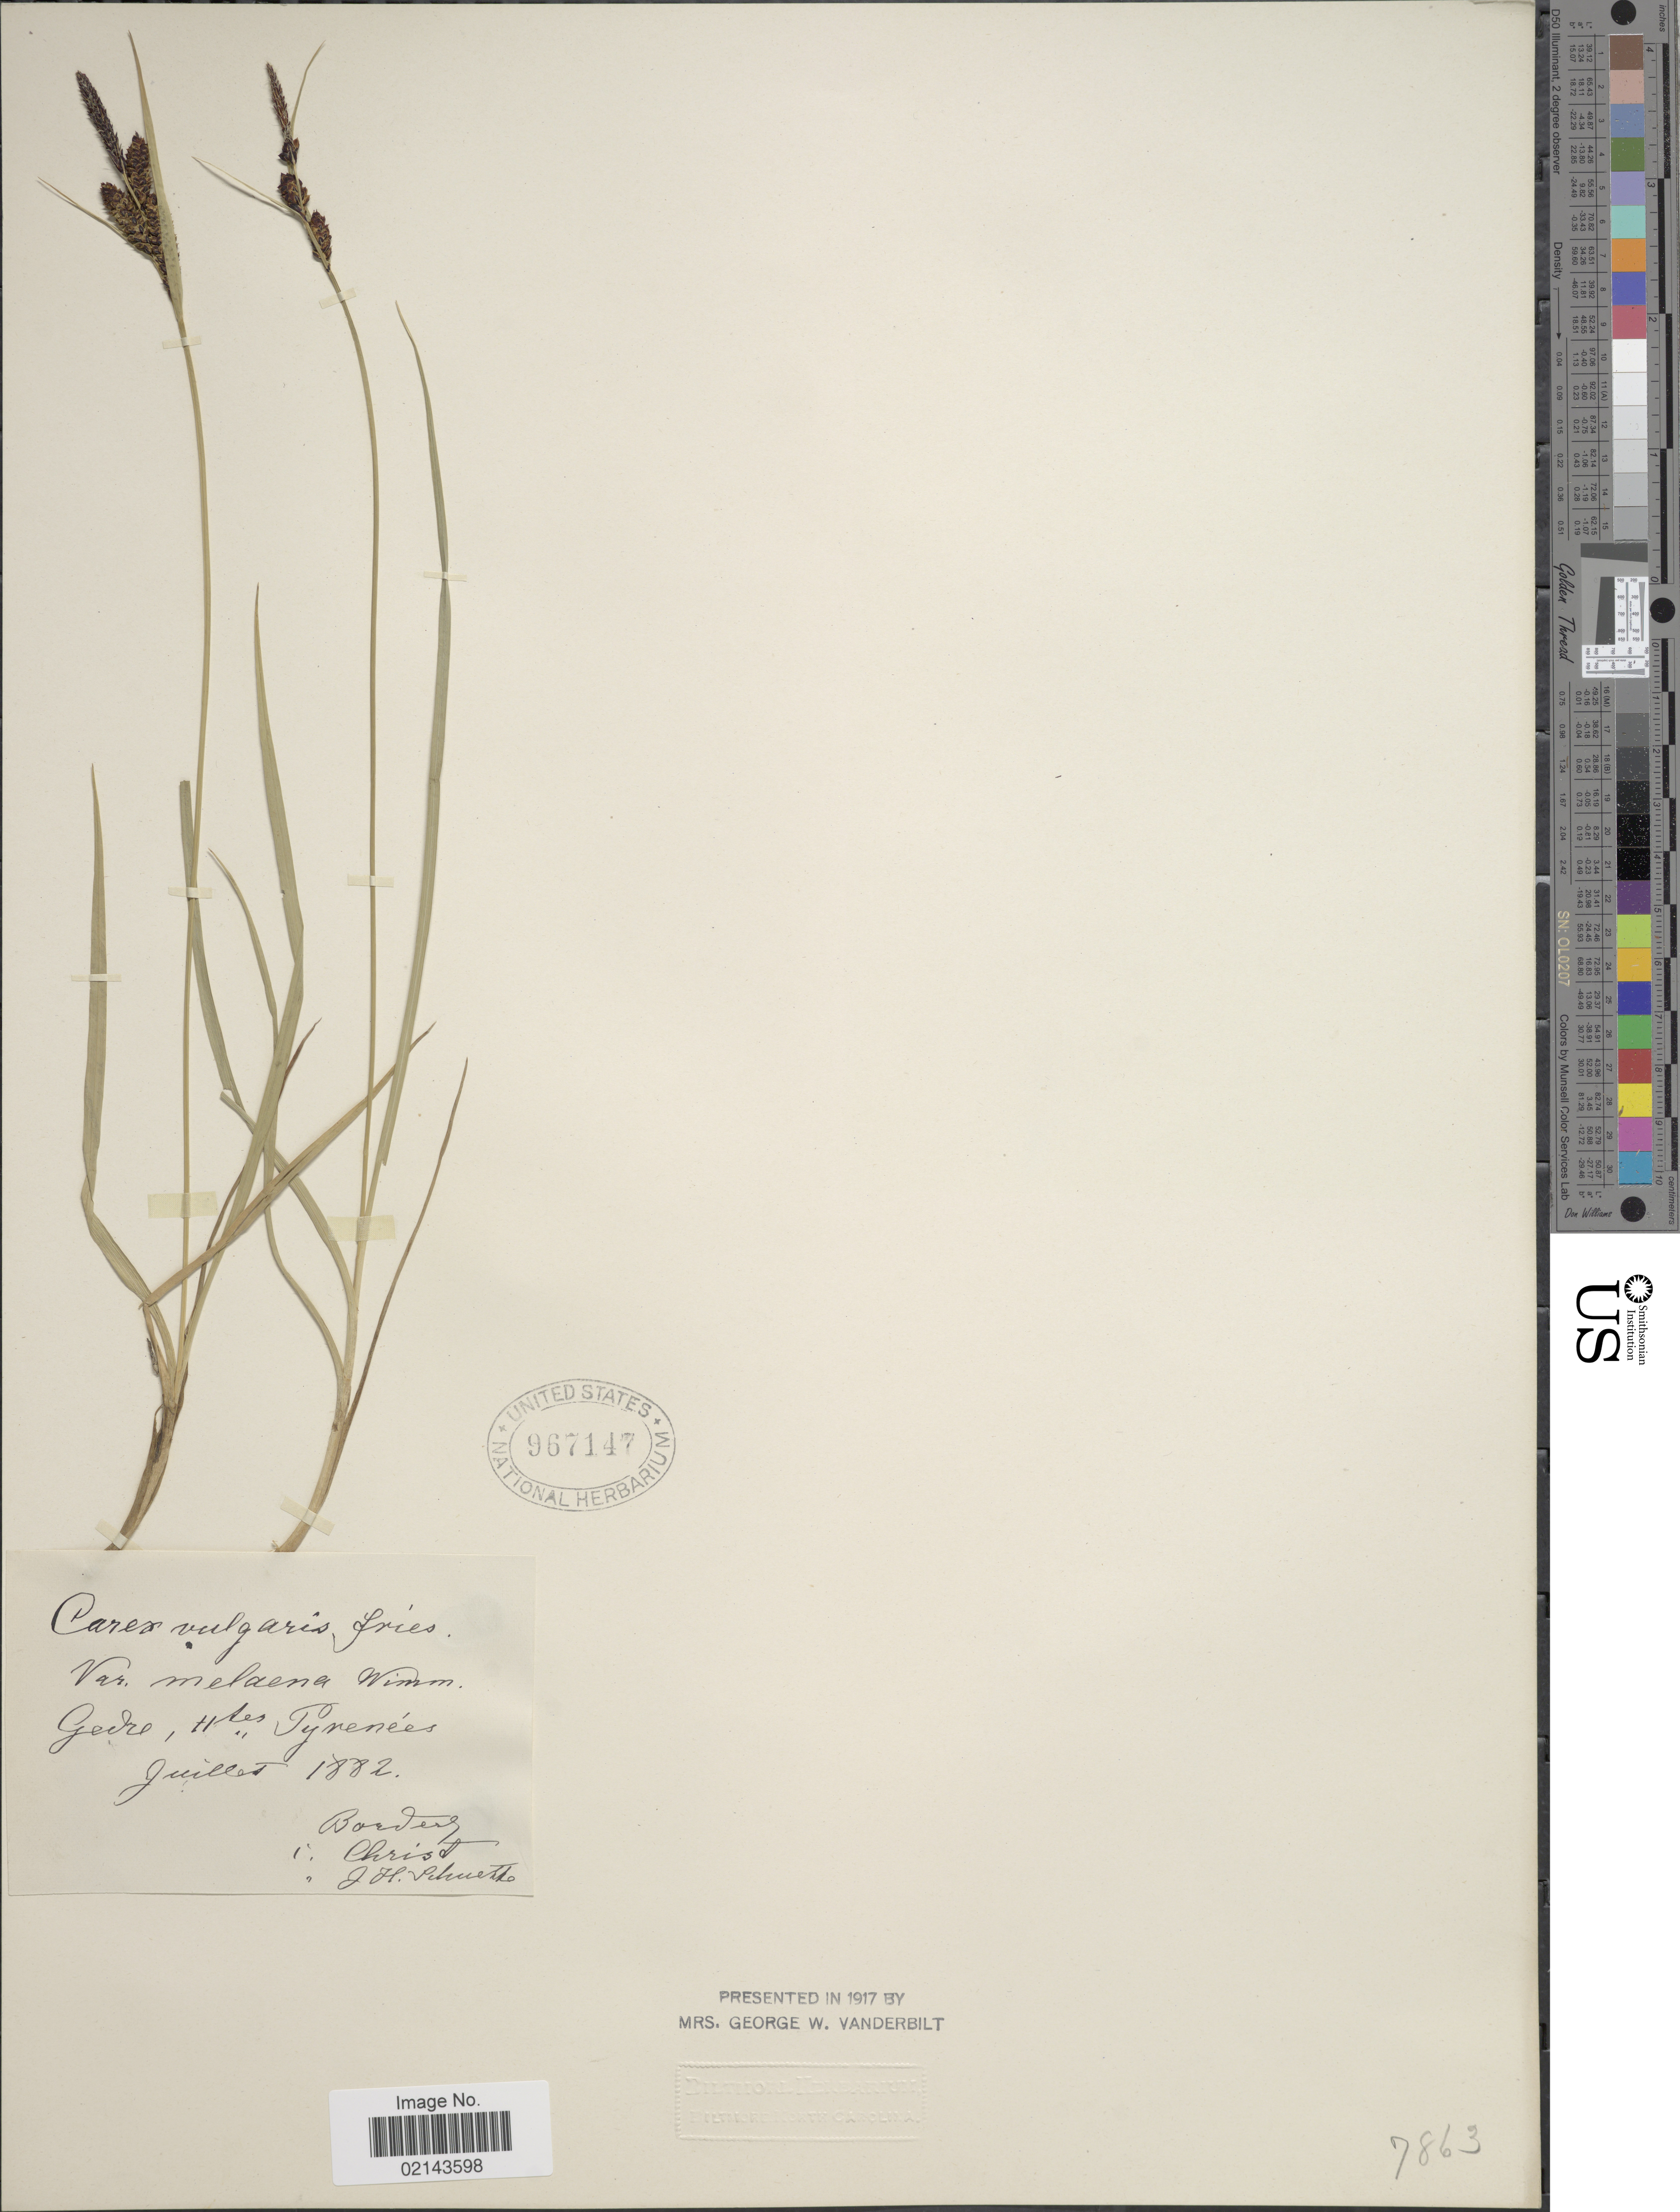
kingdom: Plantae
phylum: Tracheophyta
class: Liliopsida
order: Poales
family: Cyperaceae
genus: Carex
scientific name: Carex sp.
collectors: Christ & J. H. Schuette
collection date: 1882-07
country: France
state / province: Occitanie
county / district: Hautes-Pyrénées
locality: Gedre, Htes Pyrenées, Borders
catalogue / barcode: US 967147